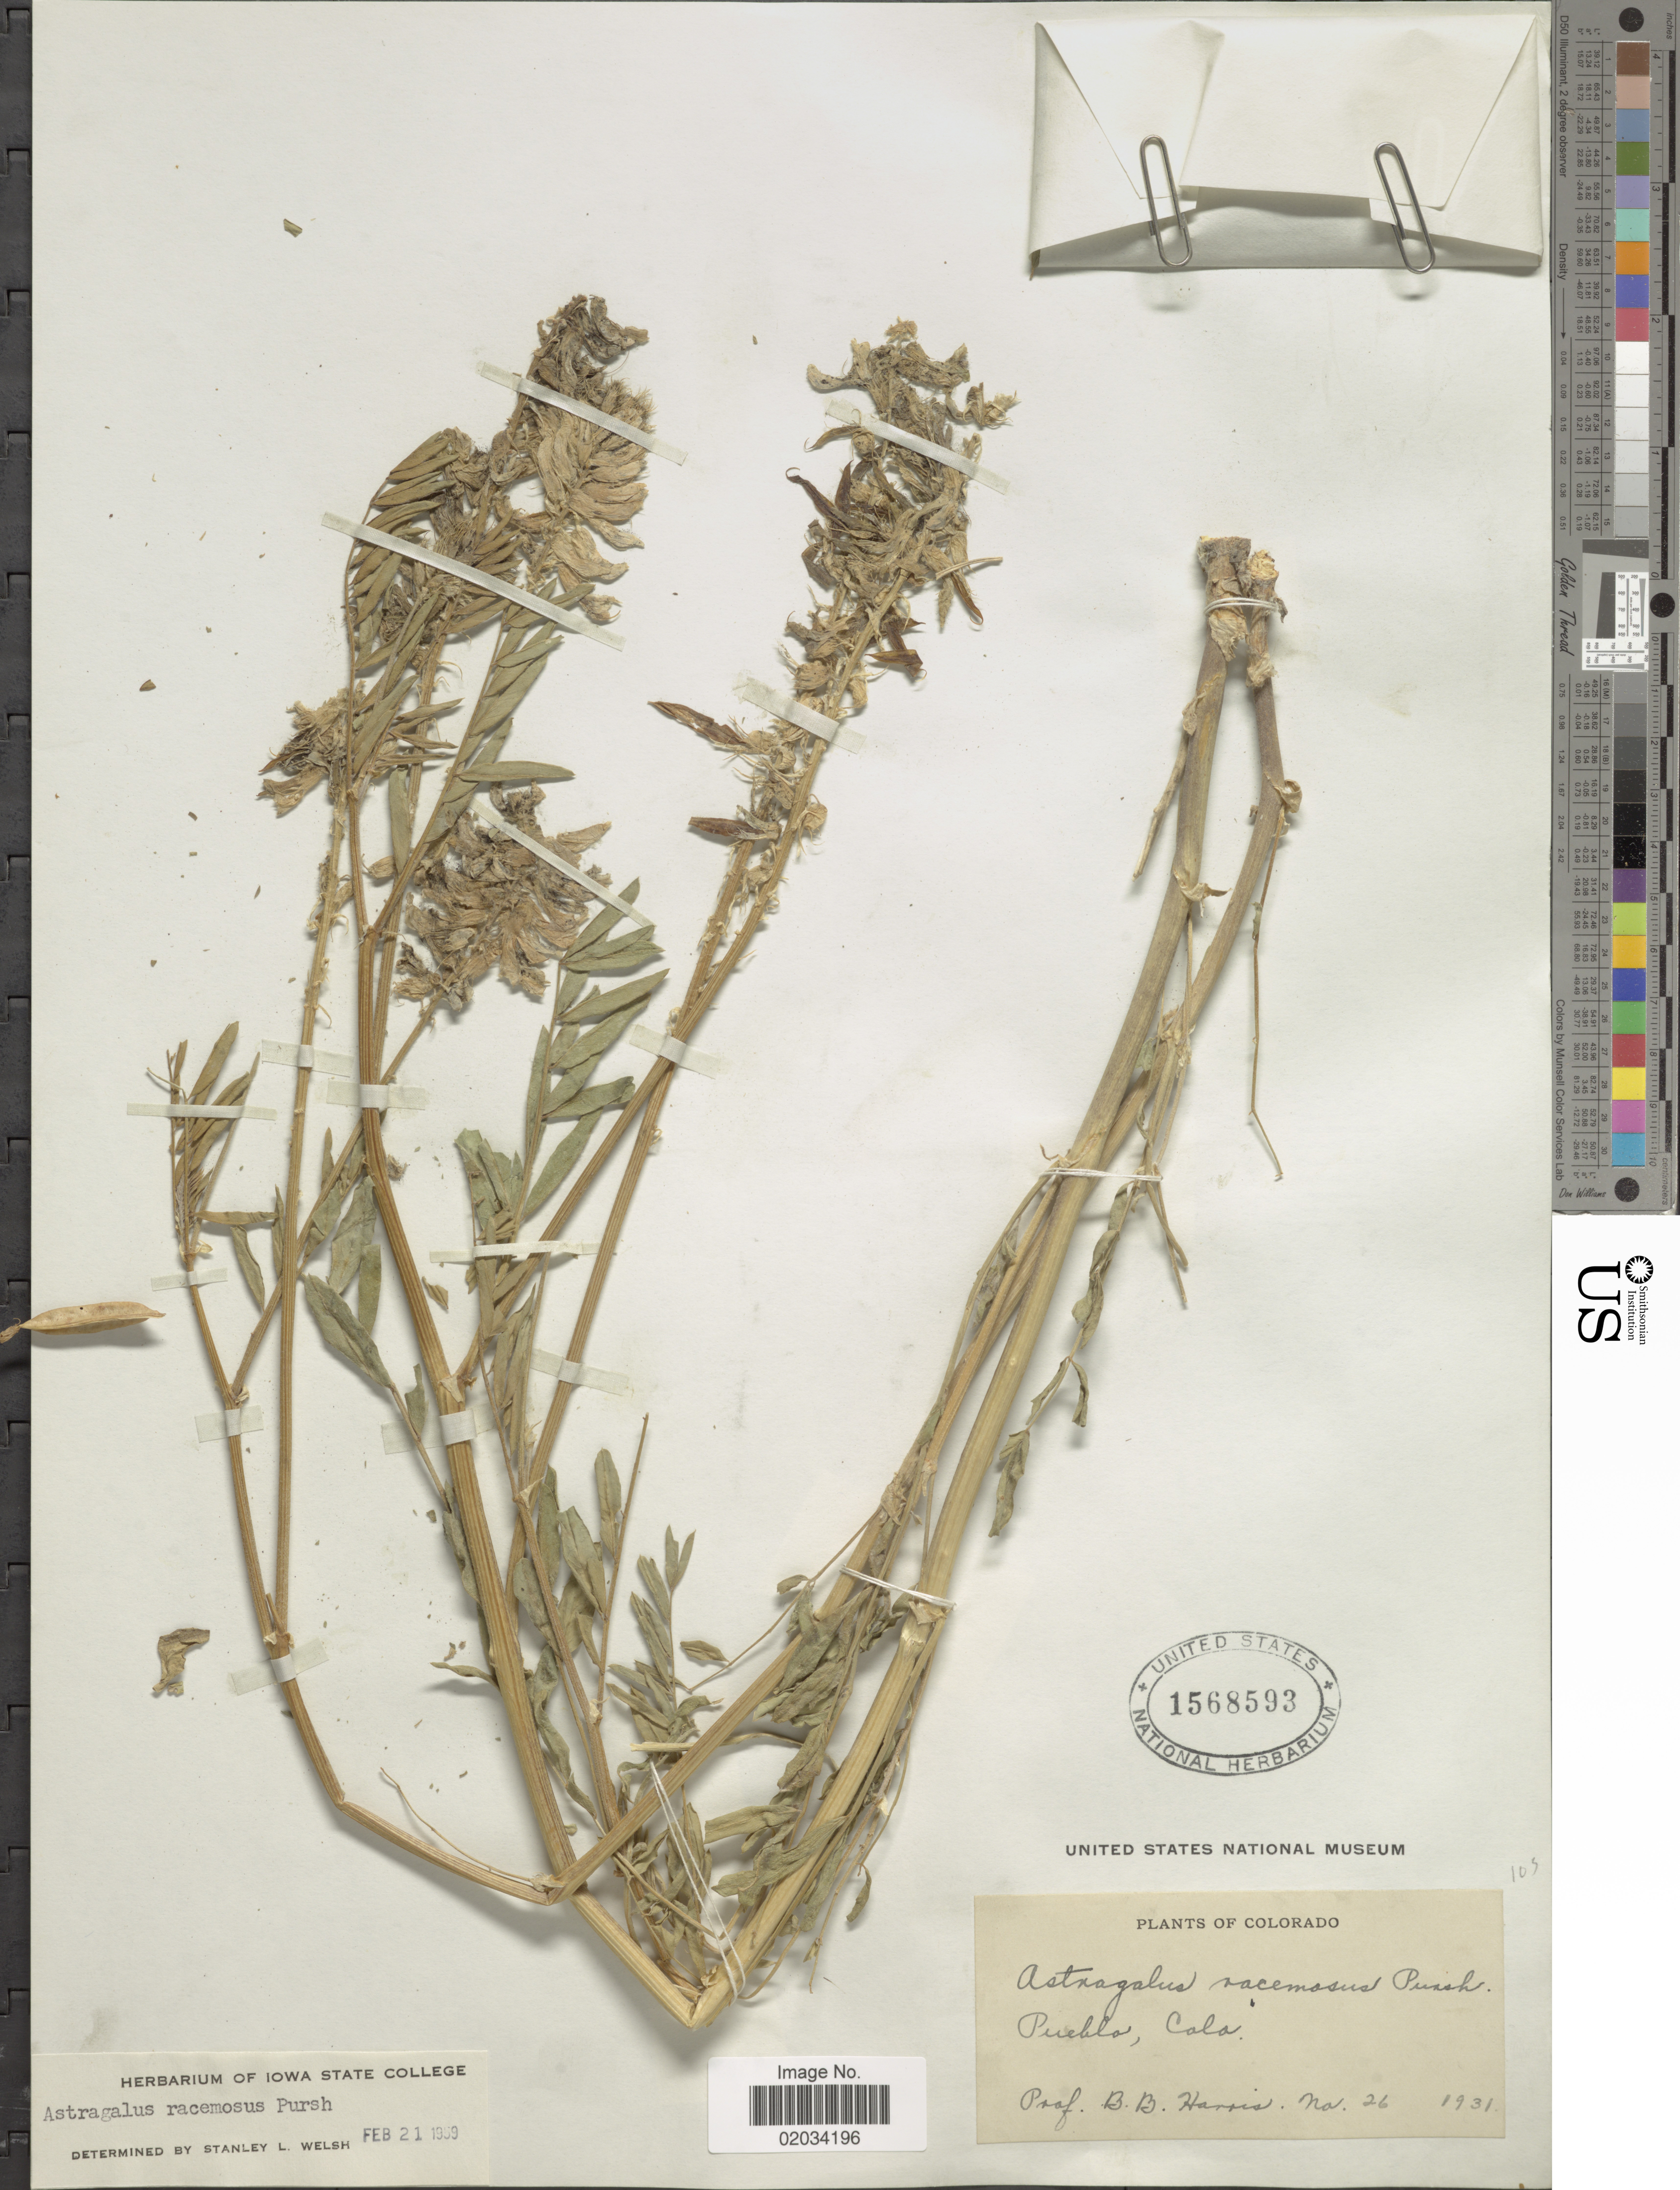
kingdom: Plantae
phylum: Tracheophyta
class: Magnoliopsida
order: Fabales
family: Fabaceae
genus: Astragalus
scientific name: Astragalus racemosus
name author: Pursh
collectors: B. B. Harris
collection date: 1931-11-26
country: United States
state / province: Colorado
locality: Pueblo, Colo.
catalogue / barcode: US 1568593